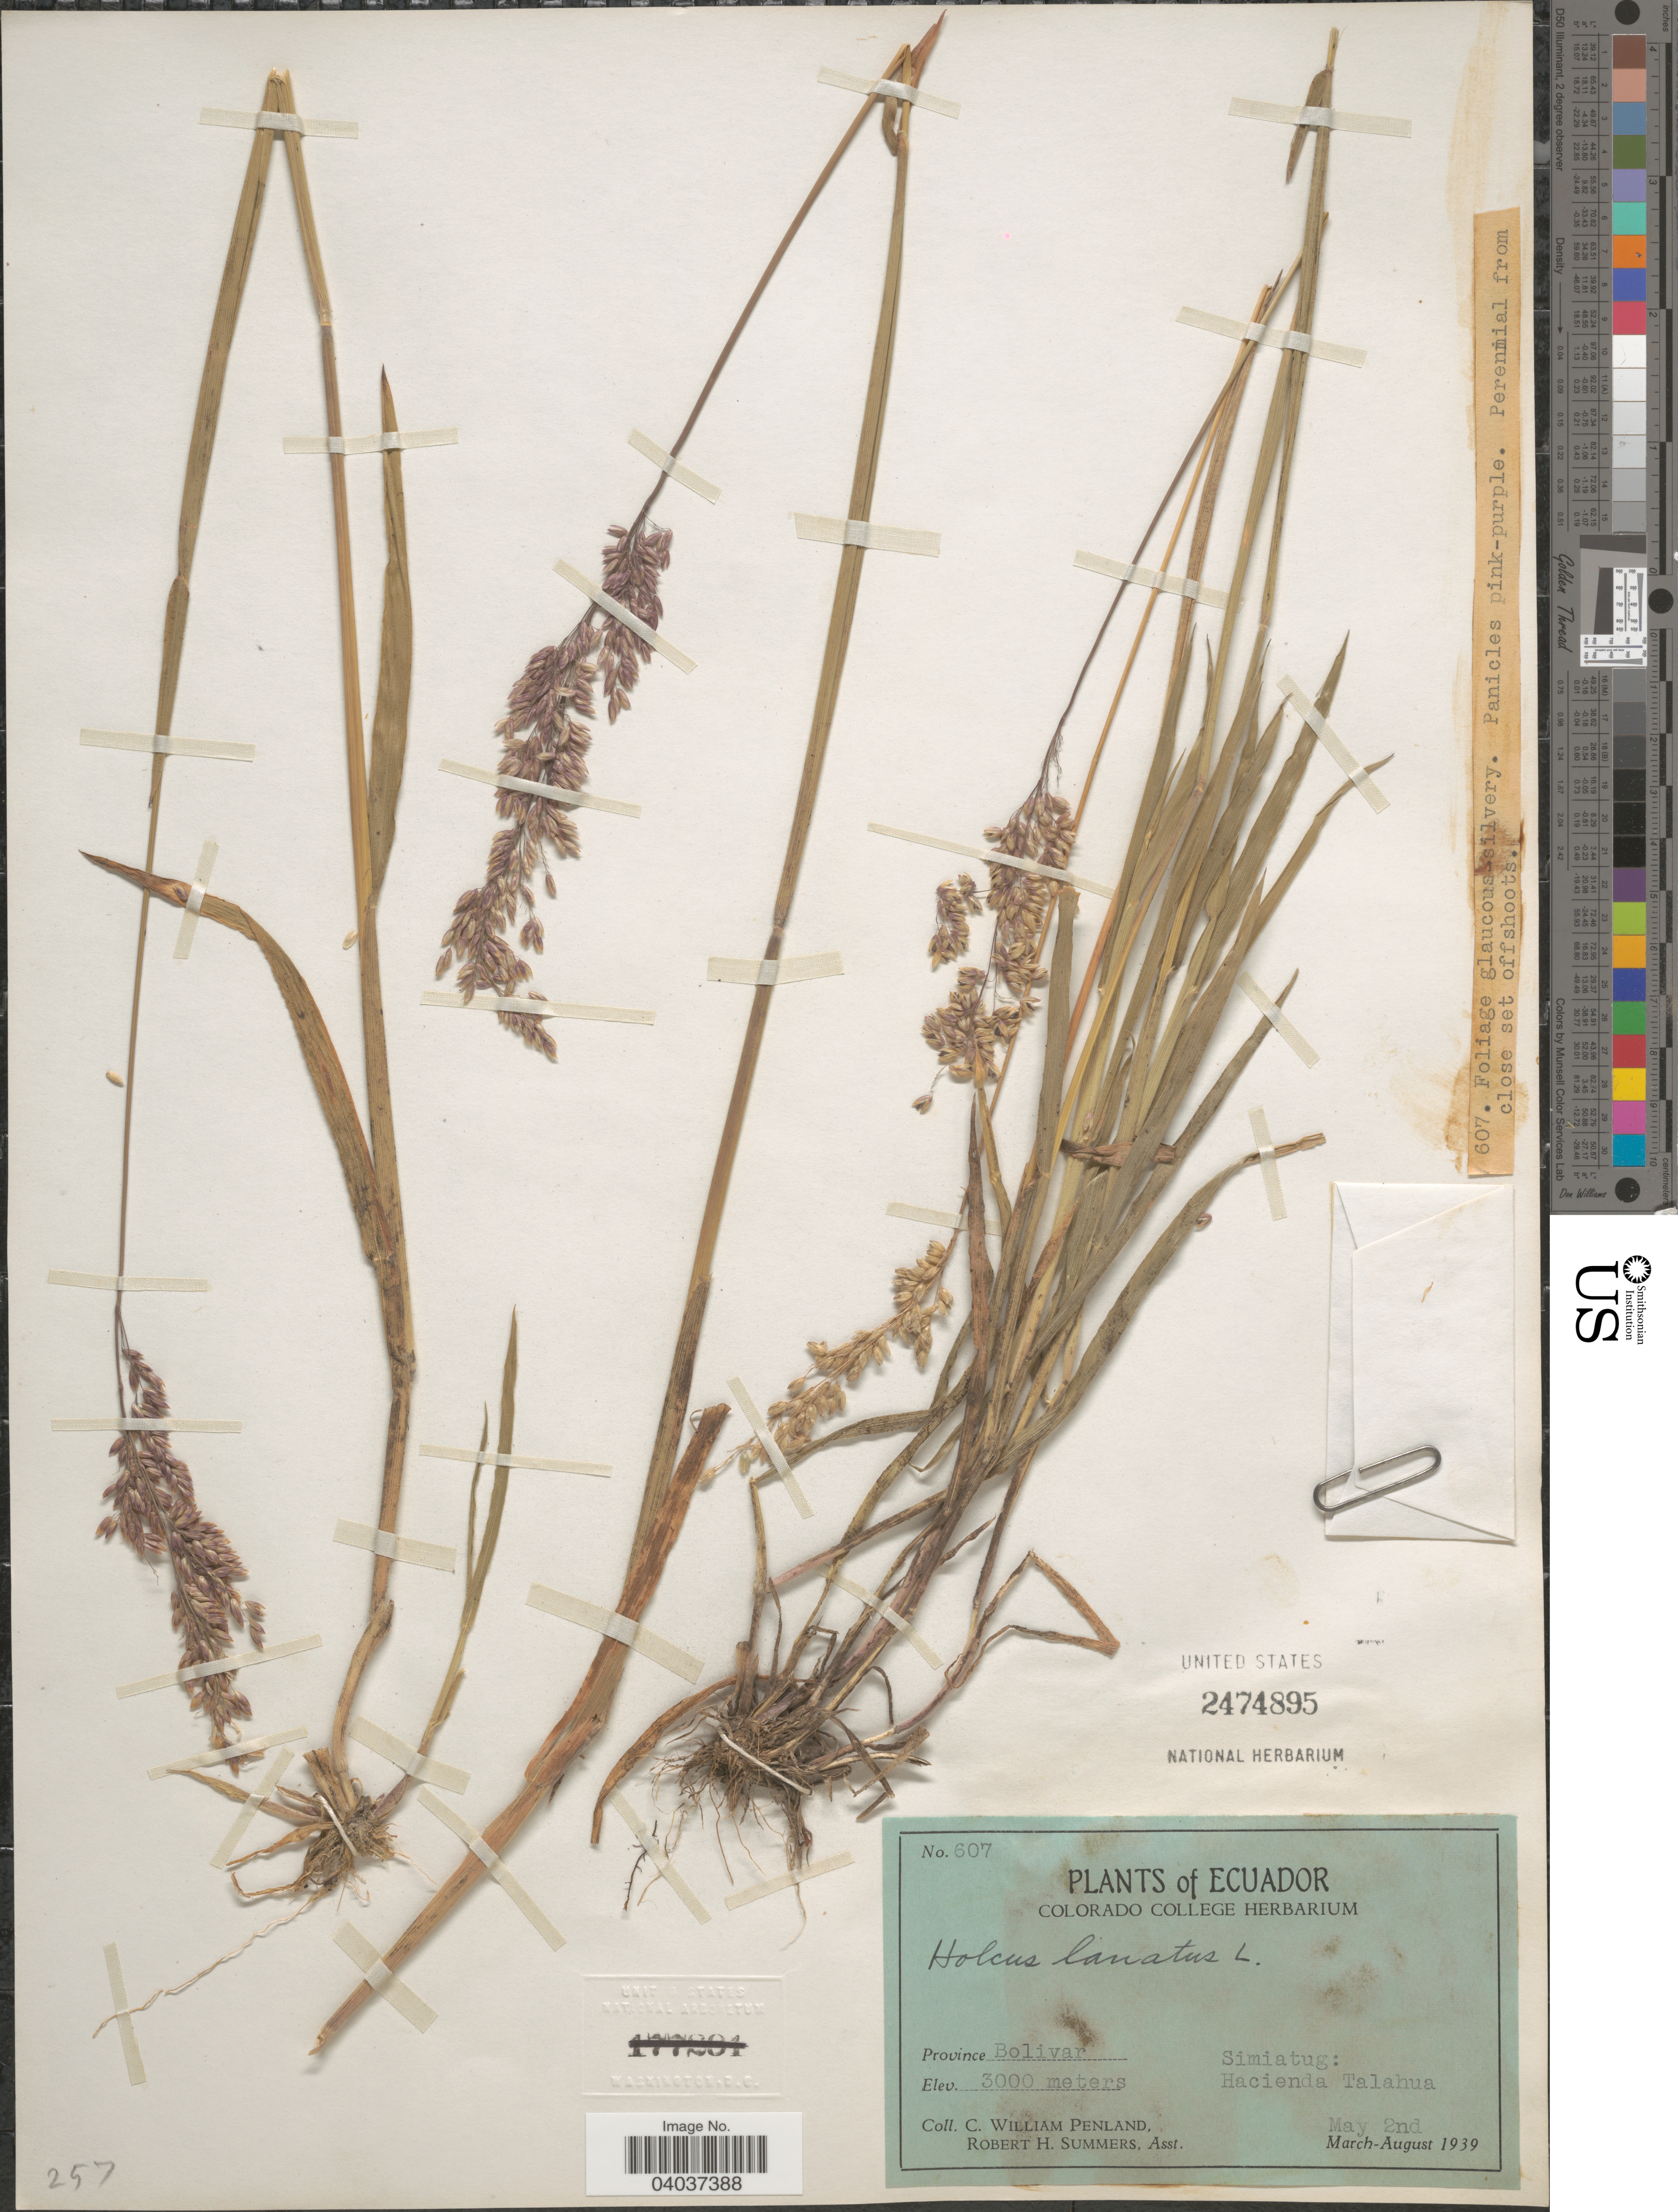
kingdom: Plantae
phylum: Tracheophyta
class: Liliopsida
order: Poales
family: Poaceae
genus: Holcus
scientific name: Holcus lanatus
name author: L.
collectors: C. W. Penland & R. Summers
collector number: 607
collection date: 1939-05-02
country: Ecuador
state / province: Bolívar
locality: Simiatug: Hacienta Talahua.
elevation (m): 3000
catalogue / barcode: US 2474895